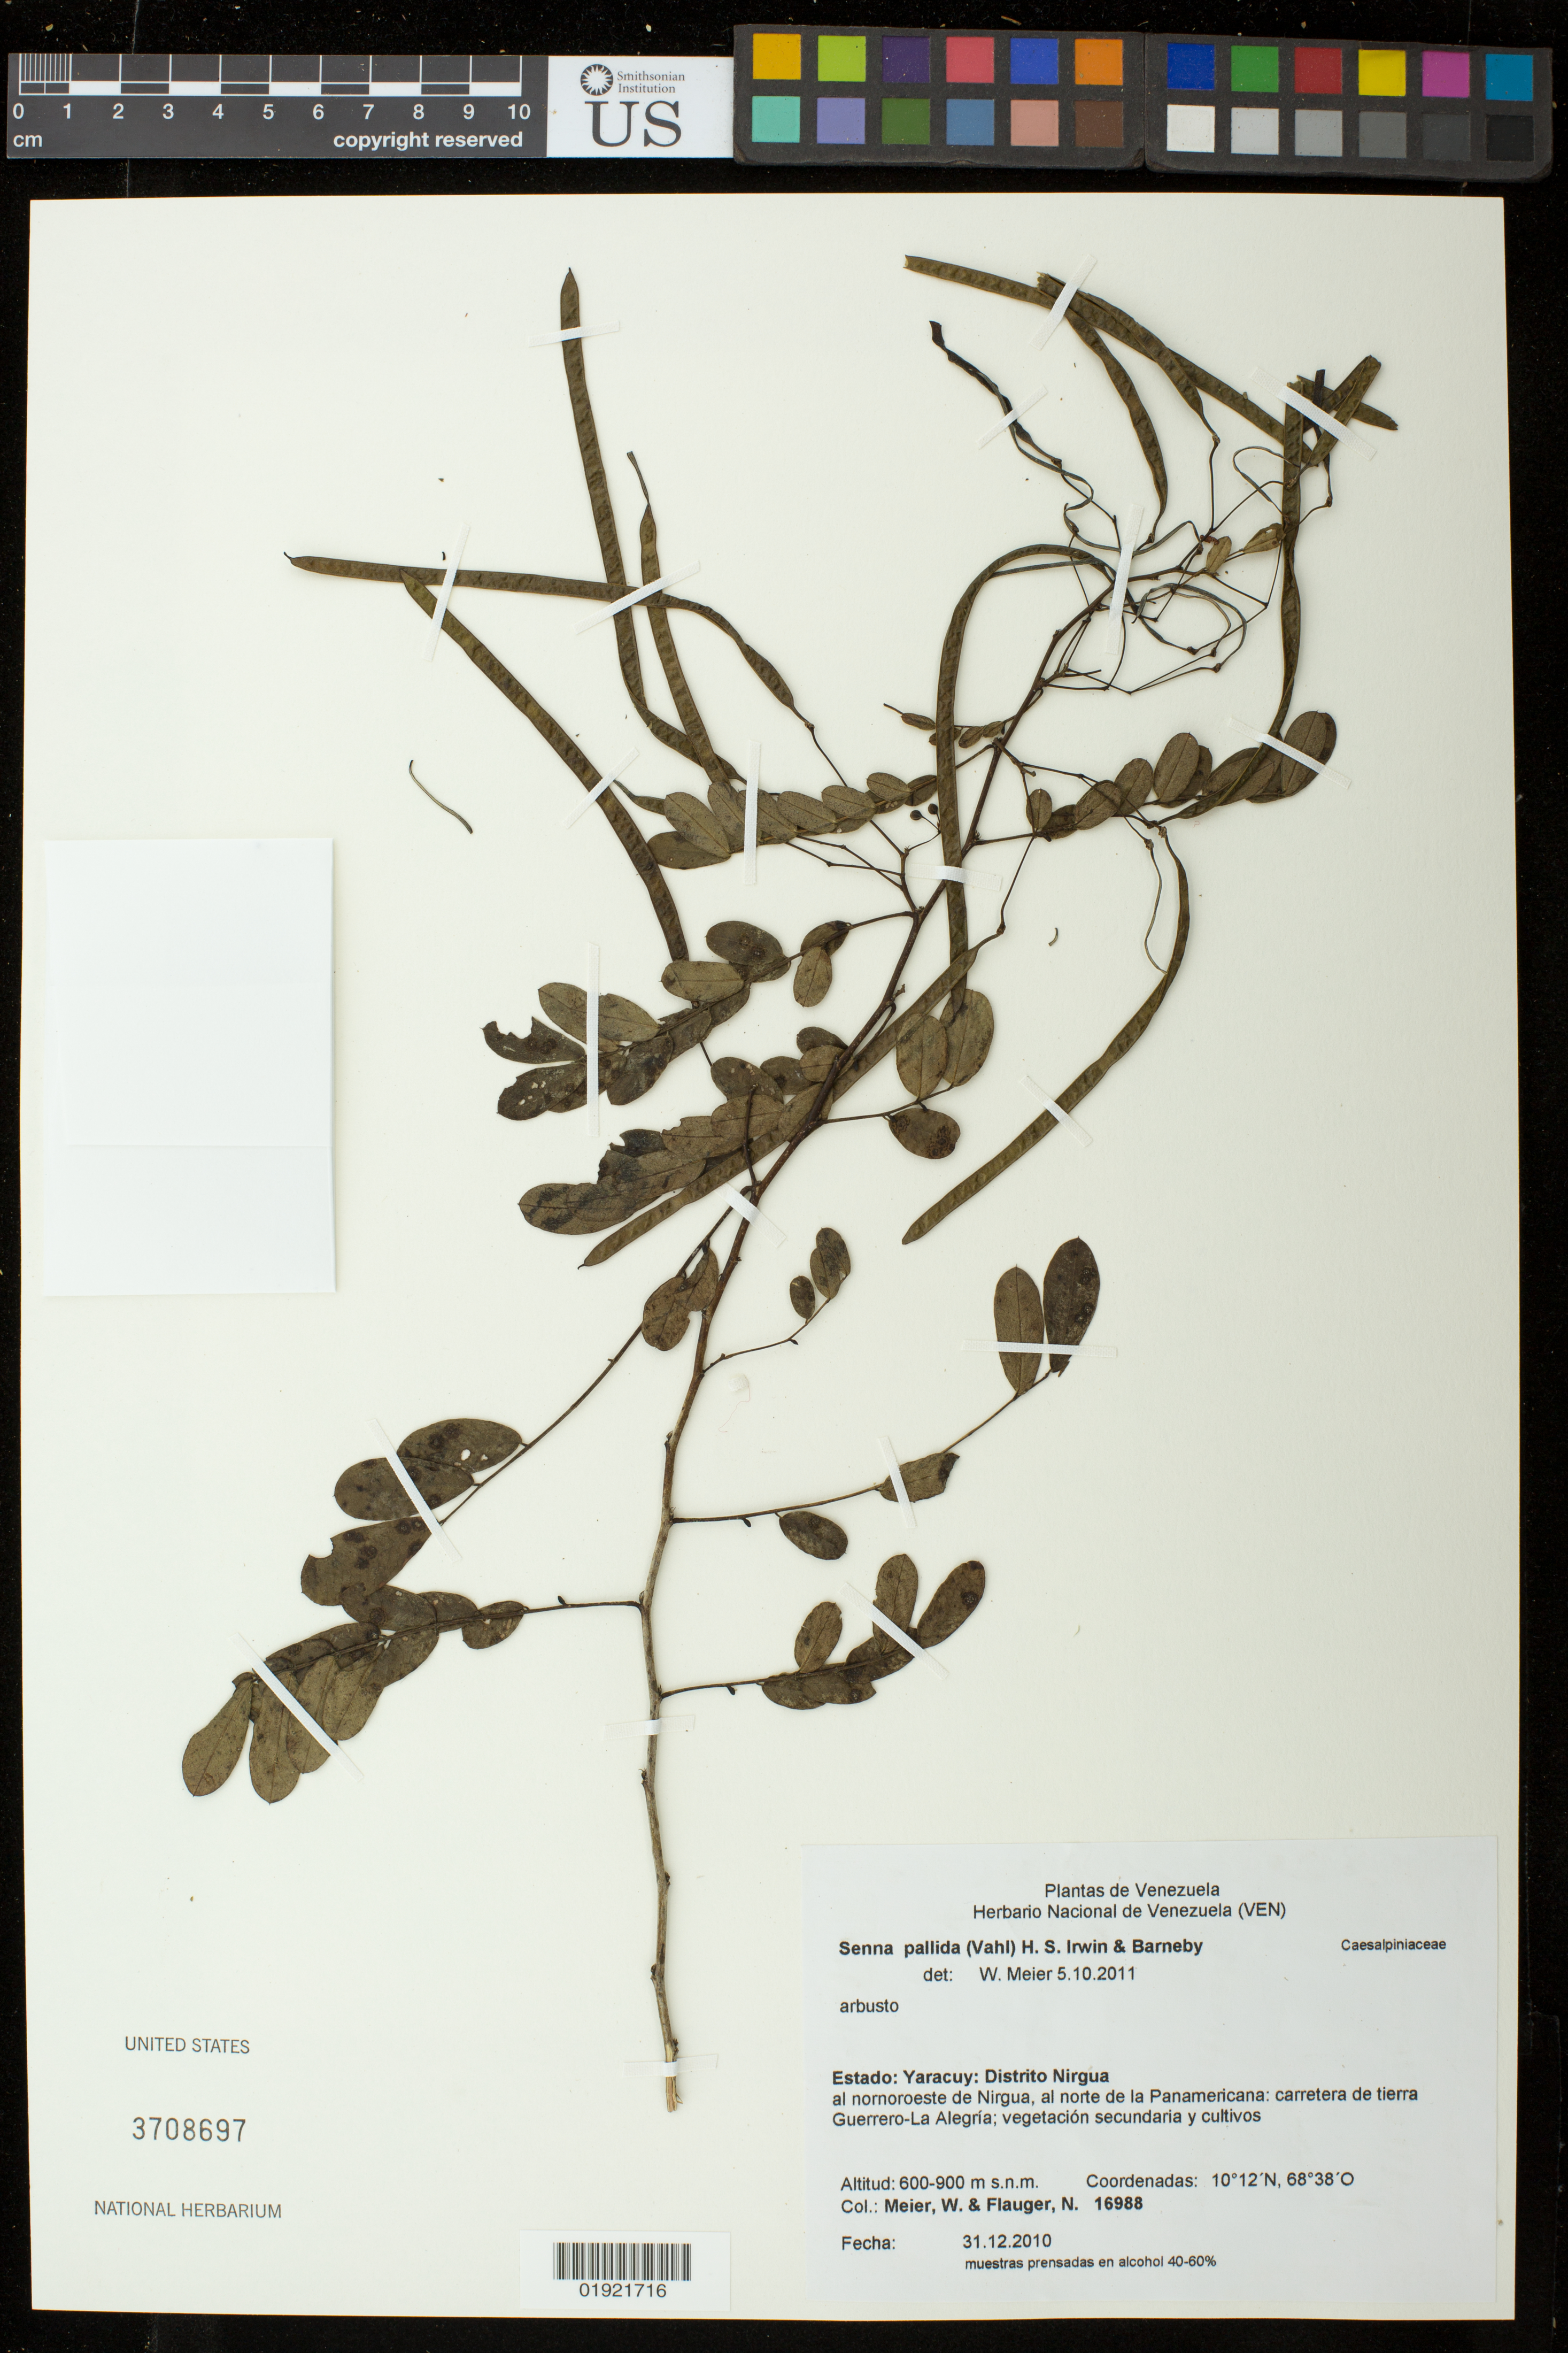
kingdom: Plantae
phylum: Tracheophyta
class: Magnoliopsida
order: Fabales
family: Fabaceae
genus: Senna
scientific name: Senna pallida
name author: (Vahl) H.S. Irwin & Barneby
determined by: Meier, Winfried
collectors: W. Meier & N. Flauger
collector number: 16988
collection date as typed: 31.12.2010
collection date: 2010-12-31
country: Venezuela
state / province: Yaracuy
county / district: Nirgua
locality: al nornoroeste de Nirgua, al norte de la Panamericana: carretera de tierra Guerrero-La Alegria;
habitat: vegetación secundaria y cultivos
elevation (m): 600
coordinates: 10 12 N, 68 38 O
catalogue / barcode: US 3708697